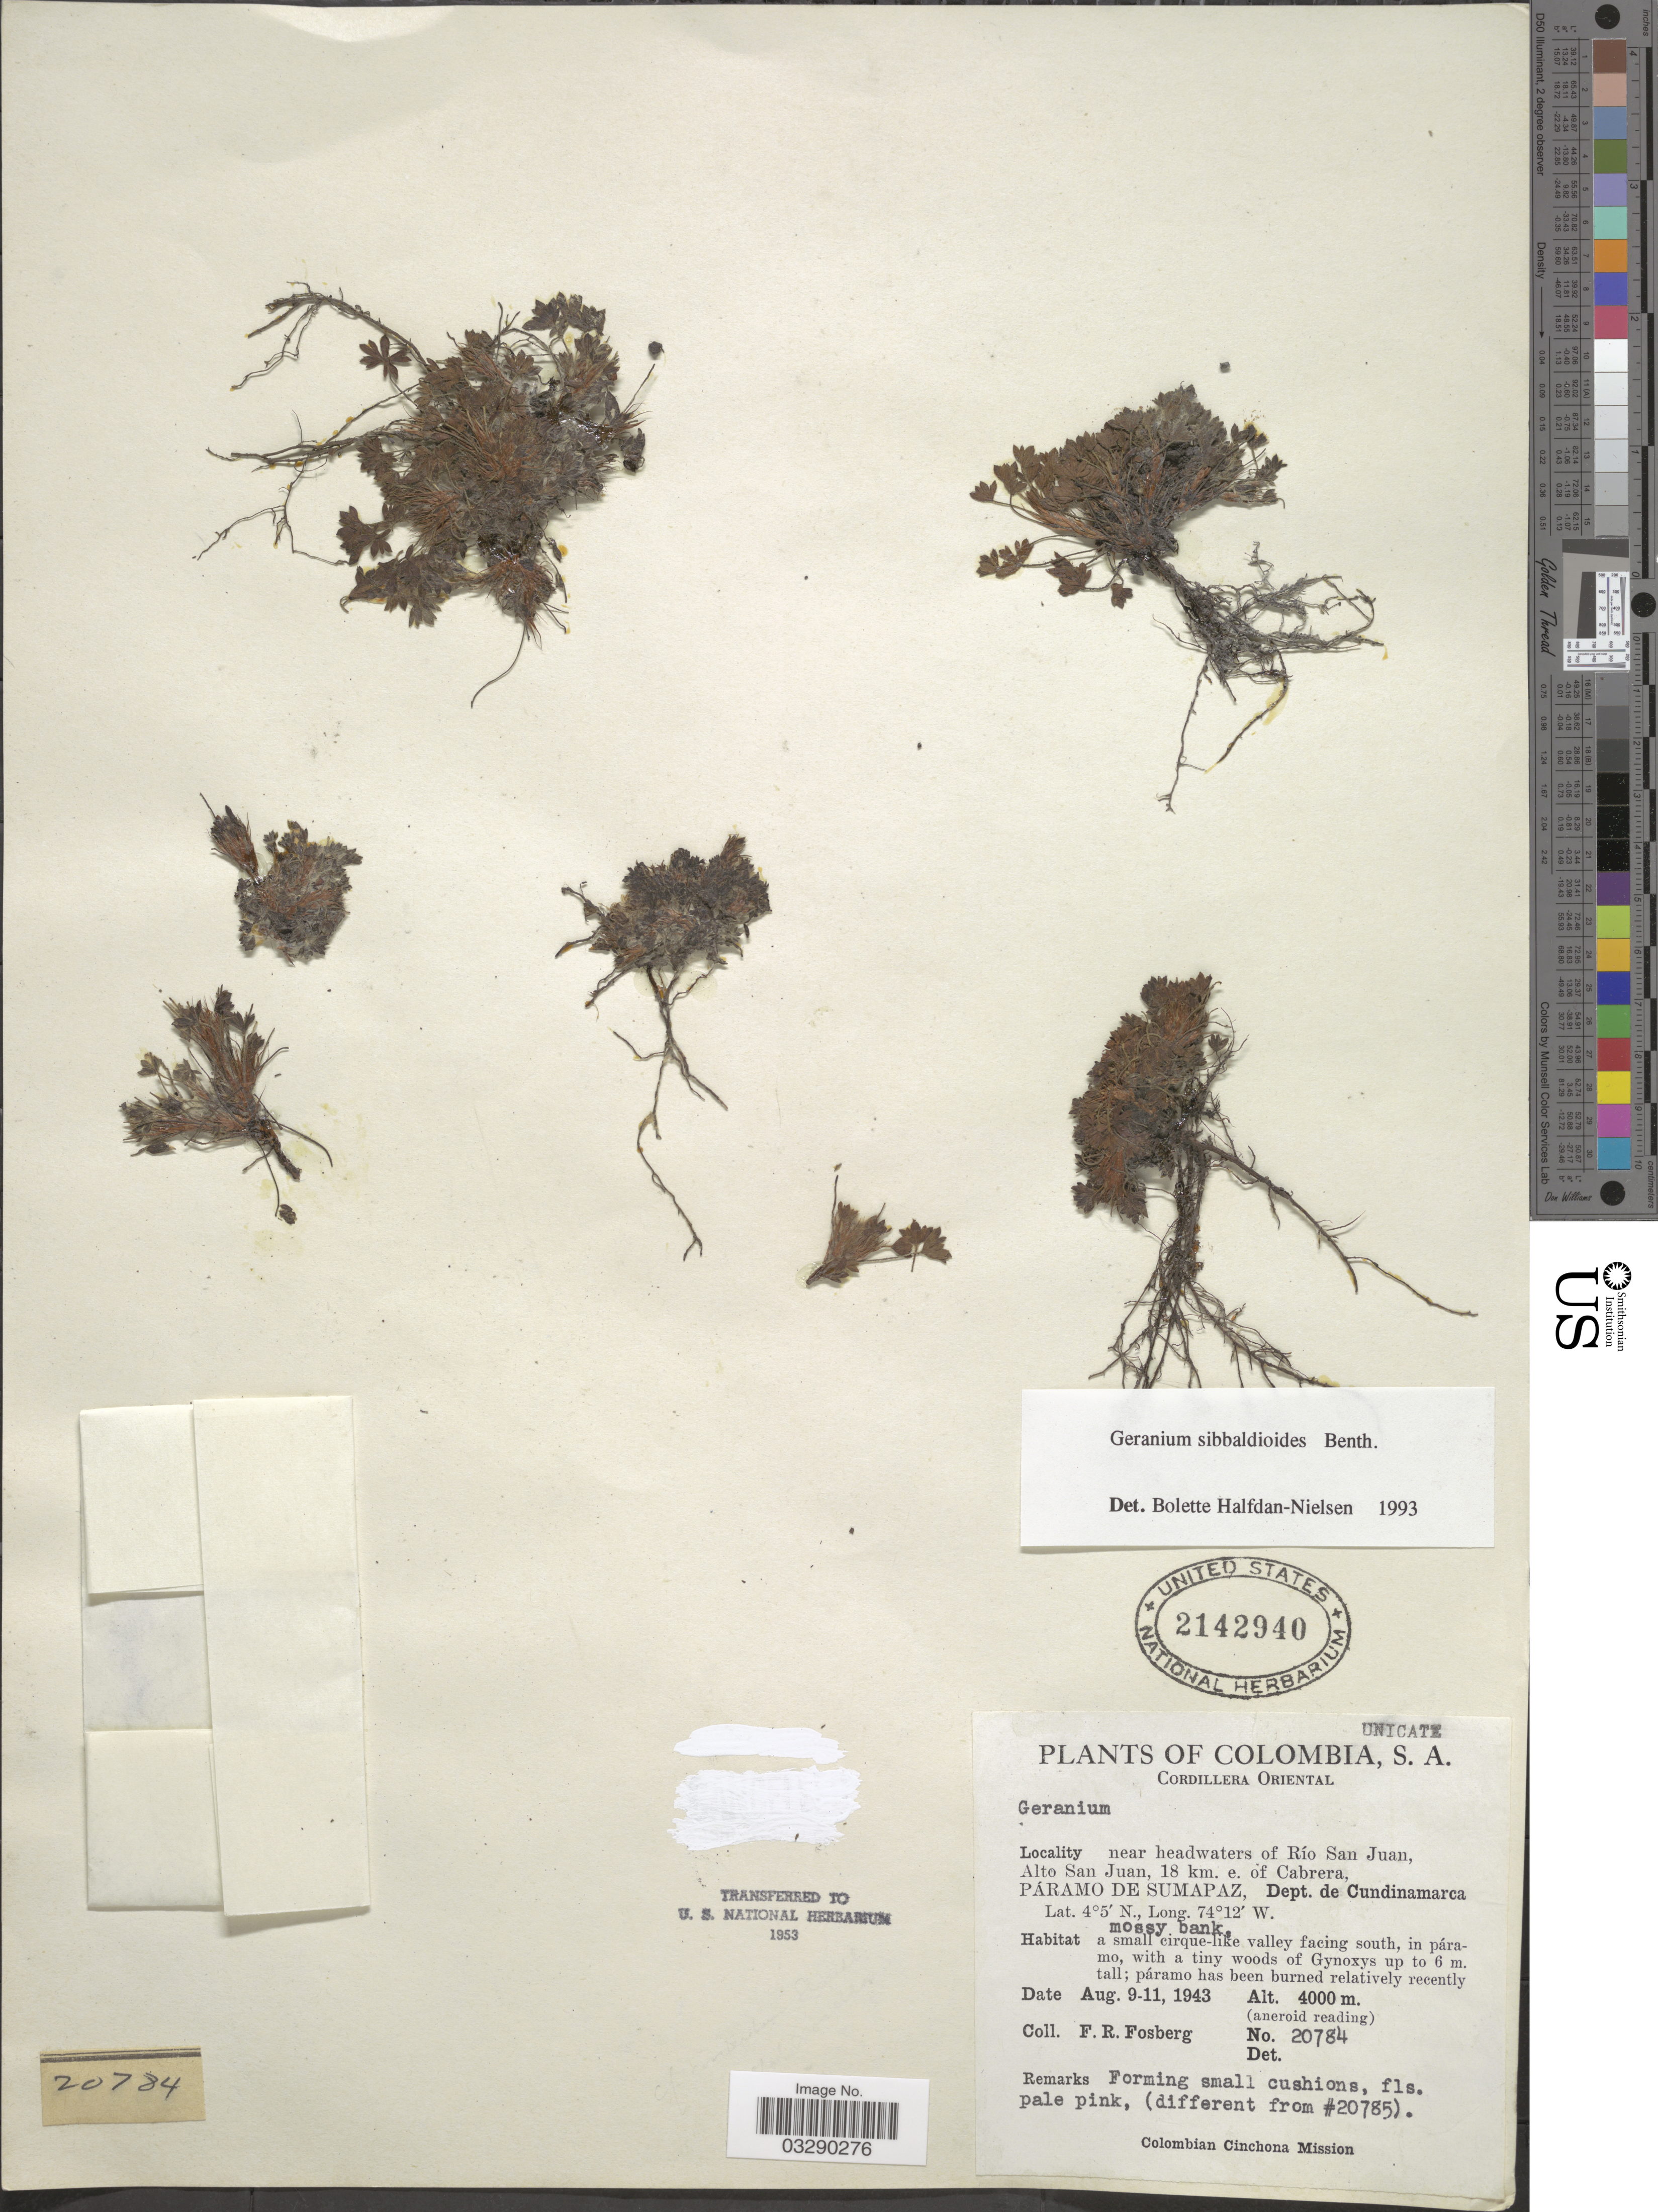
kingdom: Plantae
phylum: Tracheophyta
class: Magnoliopsida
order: Geraniales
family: Geraniaceae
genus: Geranium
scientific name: Geranium sibbaldioides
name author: Benth.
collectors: F. R. Fosberg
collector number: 20784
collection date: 1943-08-09/1943-08-11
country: Colombia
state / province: Cundinamarca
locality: Cordillera Oriental. Near headwaters of Río San Juan, Alto San Juan, 18 km. e. of Cabrera, Páramo de Sumapaz, Dept. de Cundinamarca.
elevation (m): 4000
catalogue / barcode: US 2142940